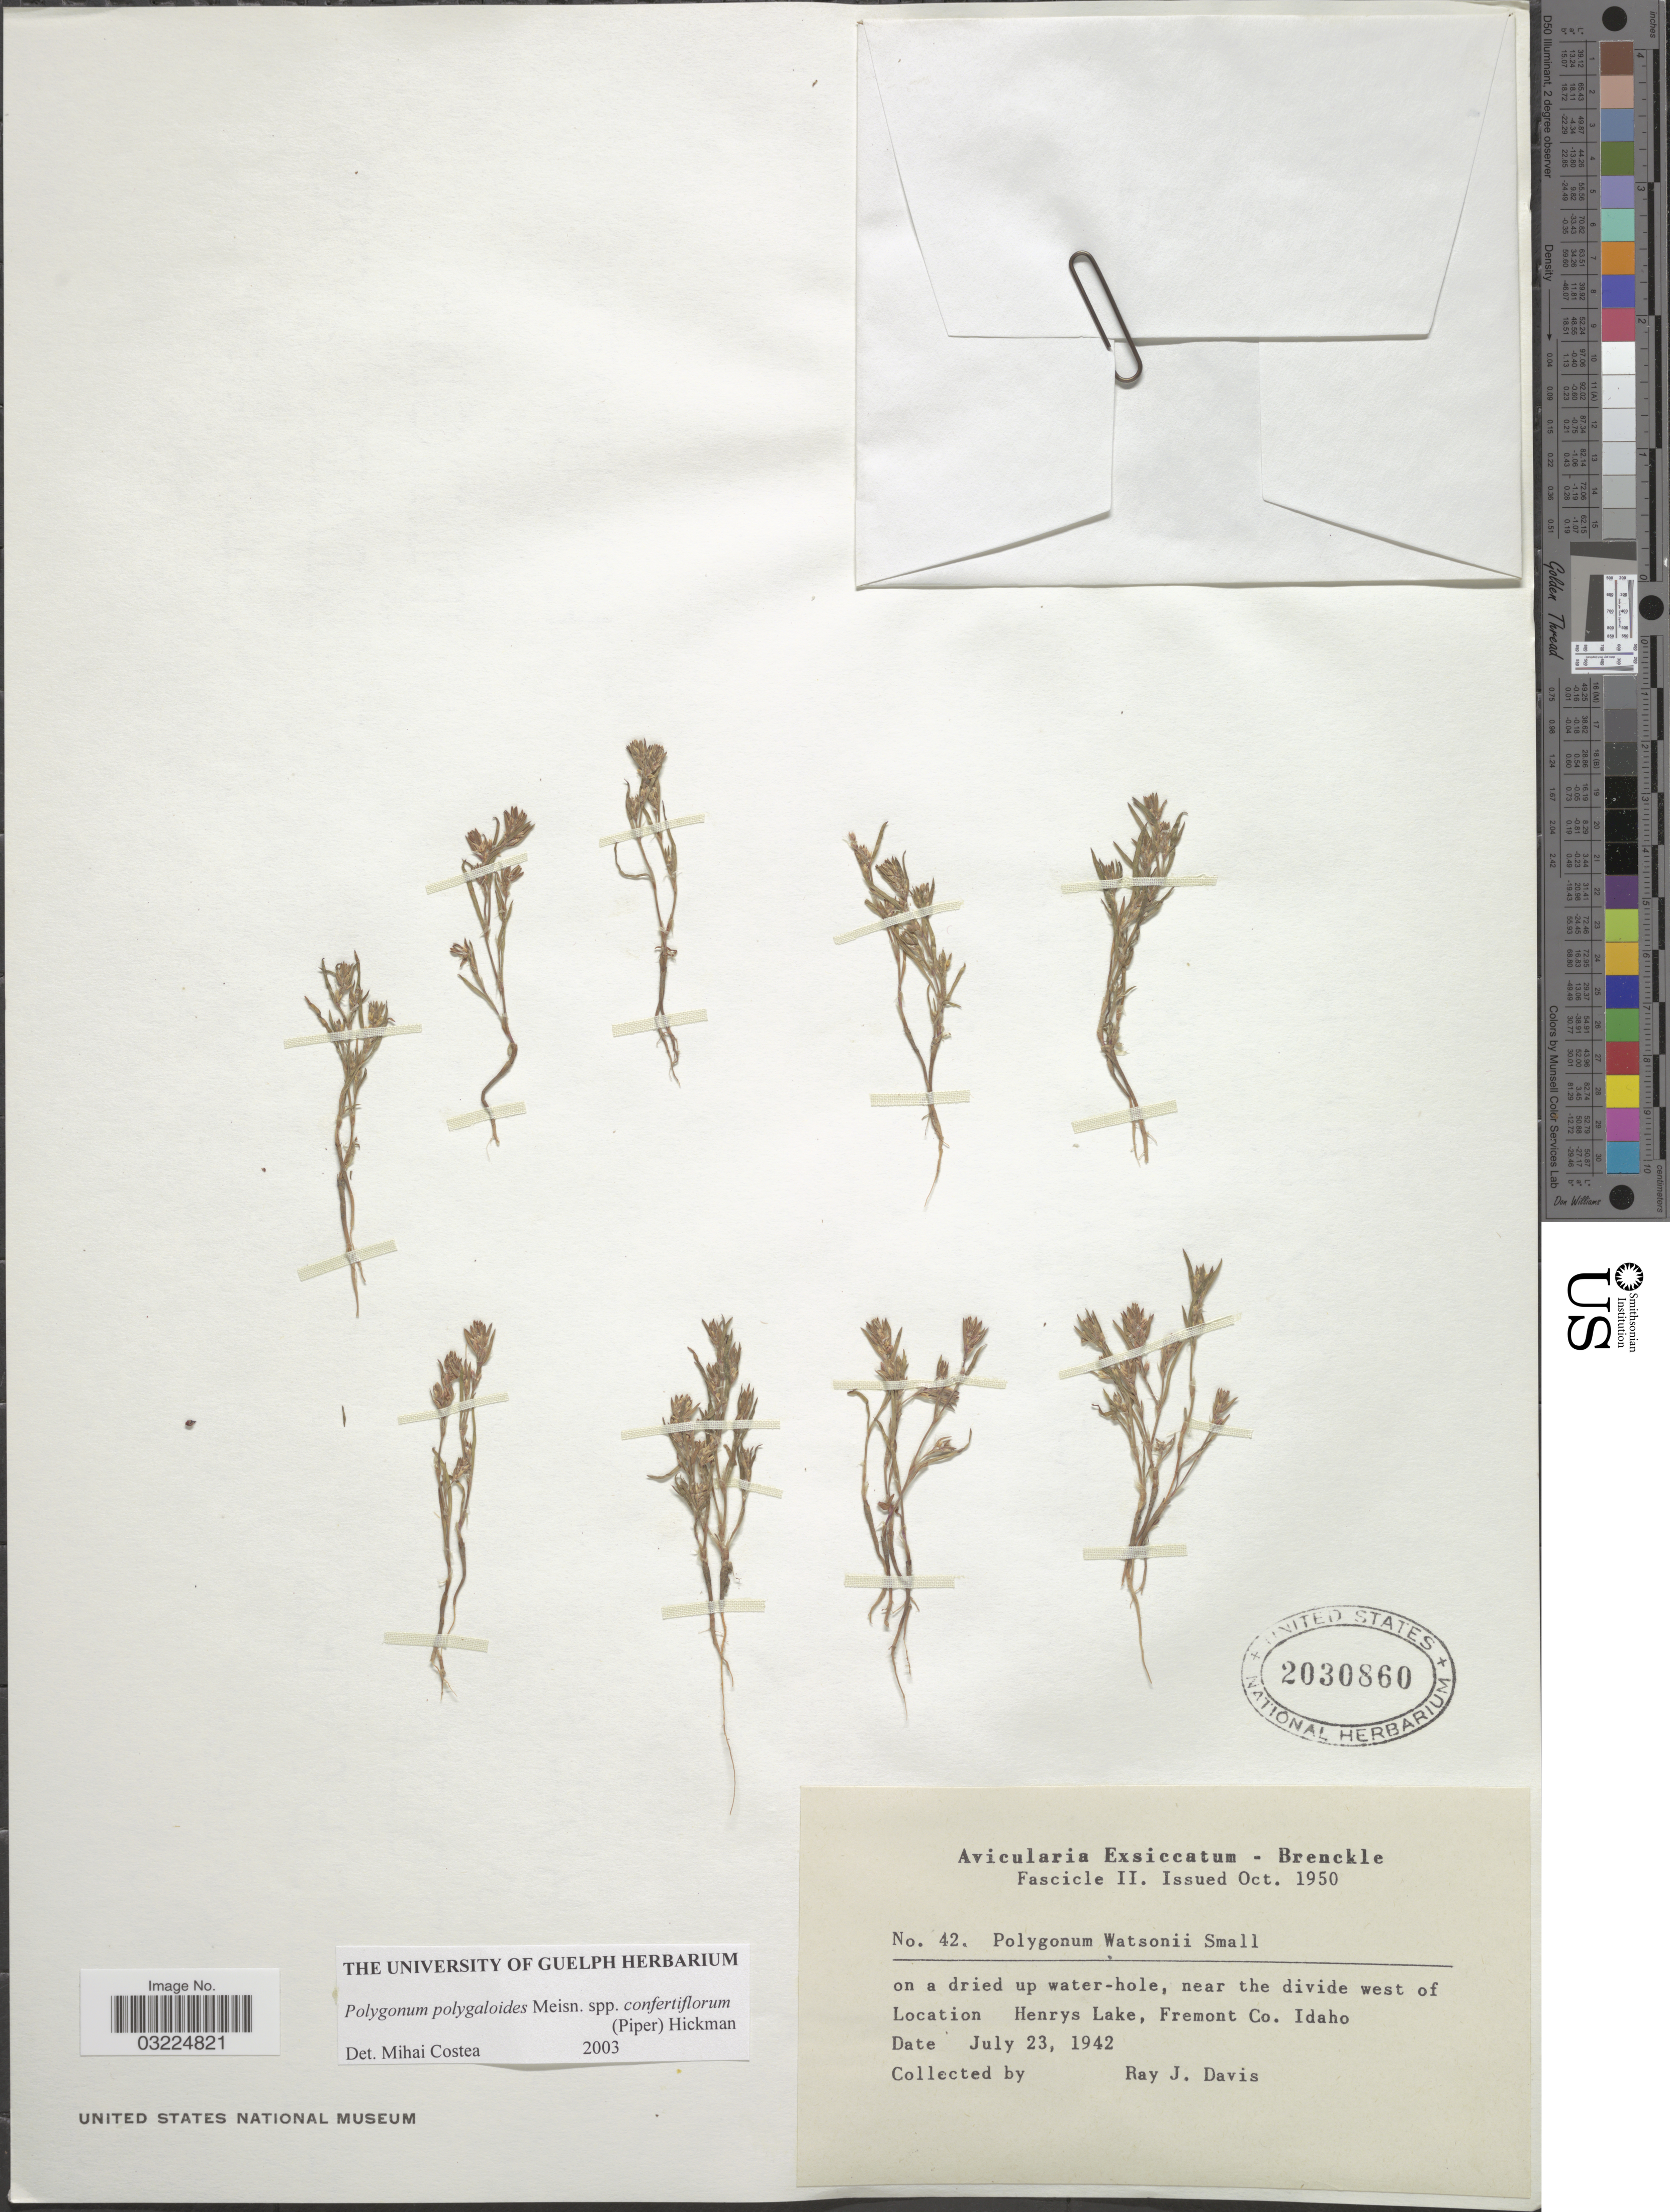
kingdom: Plantae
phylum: Tracheophyta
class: Magnoliopsida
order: Caryophyllales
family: Polygonaceae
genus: Polygonum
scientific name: Polygonum polygaloides subsp. confertiflorum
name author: (Nutt. ex Piper) Hickman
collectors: R. Davis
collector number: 42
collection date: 1942-07-23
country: United States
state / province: Idaho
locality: Near the divide west of Henrys Lake, Fremont Co.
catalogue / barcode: US 2030860